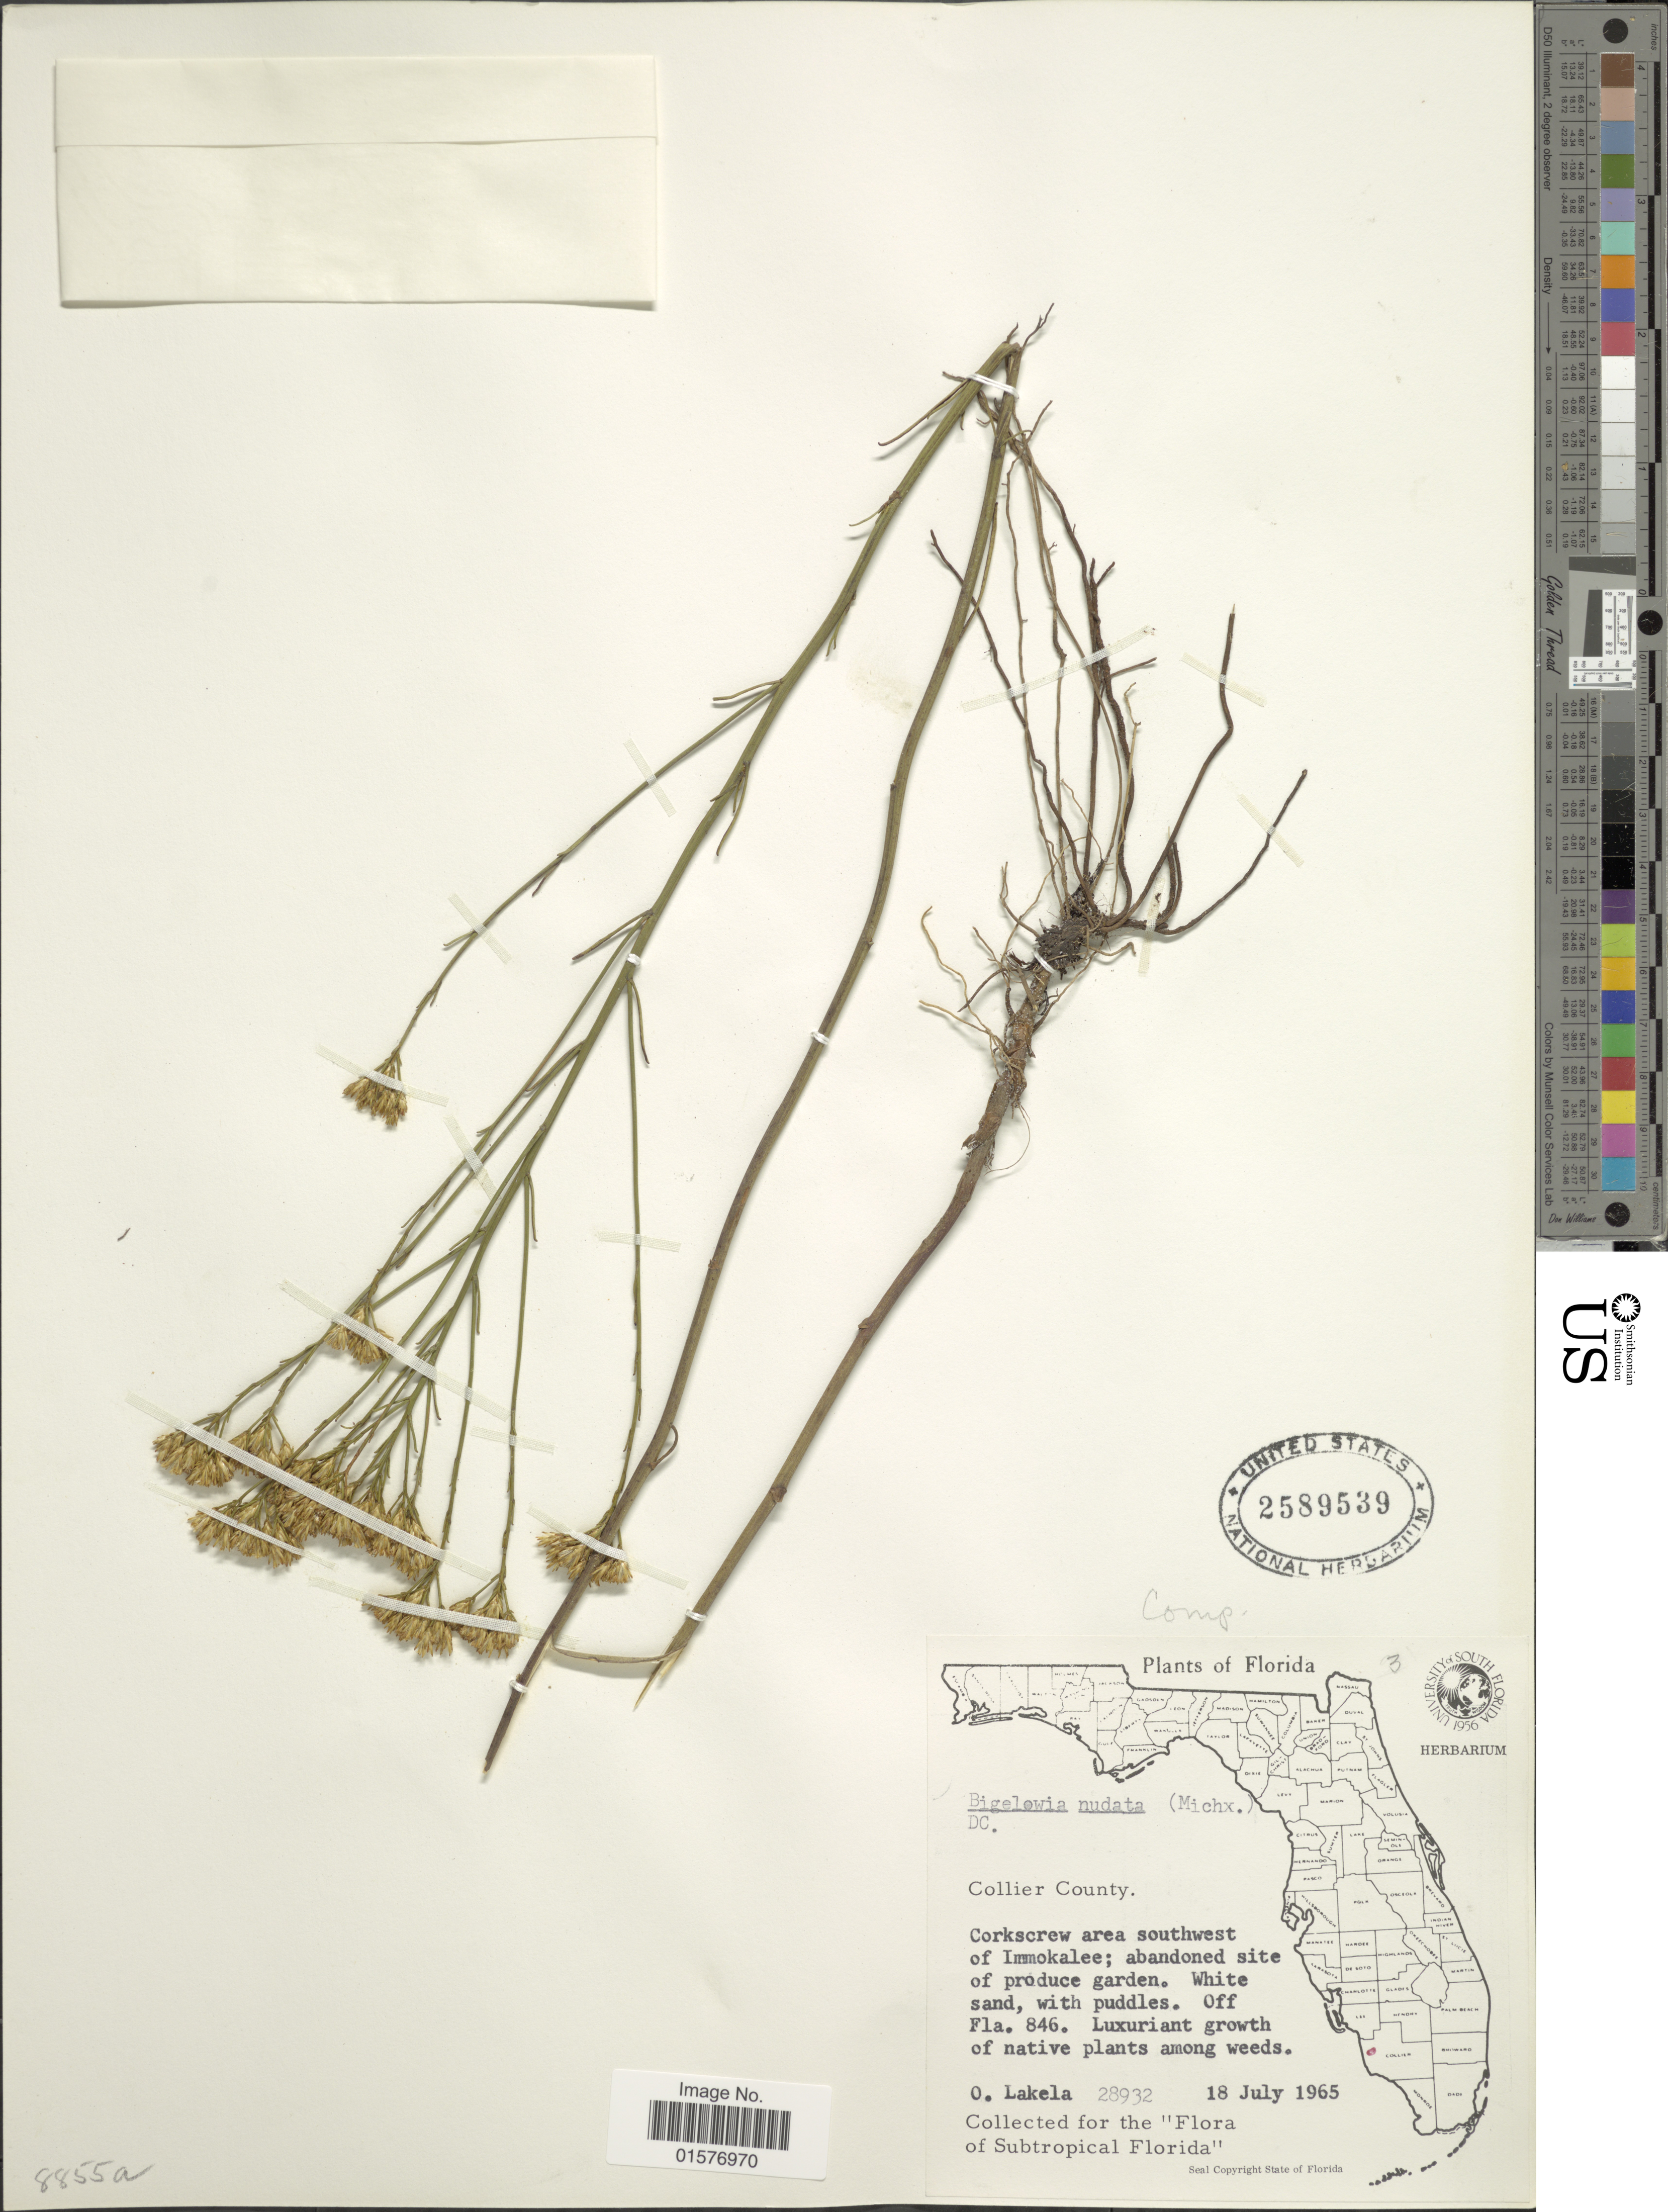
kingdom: Plantae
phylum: Tracheophyta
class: Magnoliopsida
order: Asterales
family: Asteraceae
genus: Bigelowia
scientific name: Bigelowia nudata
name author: (Michx.) DC.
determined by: Urbatsch, Lowell E., Curator (LSU), Louisiana State University (UNITED STATES)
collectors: O. Lakela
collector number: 28932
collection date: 1965-07-18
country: United States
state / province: Florida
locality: Collier County, Corkscrew area southwest of Immokalee; abandoned site of produce garden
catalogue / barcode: US 2589539